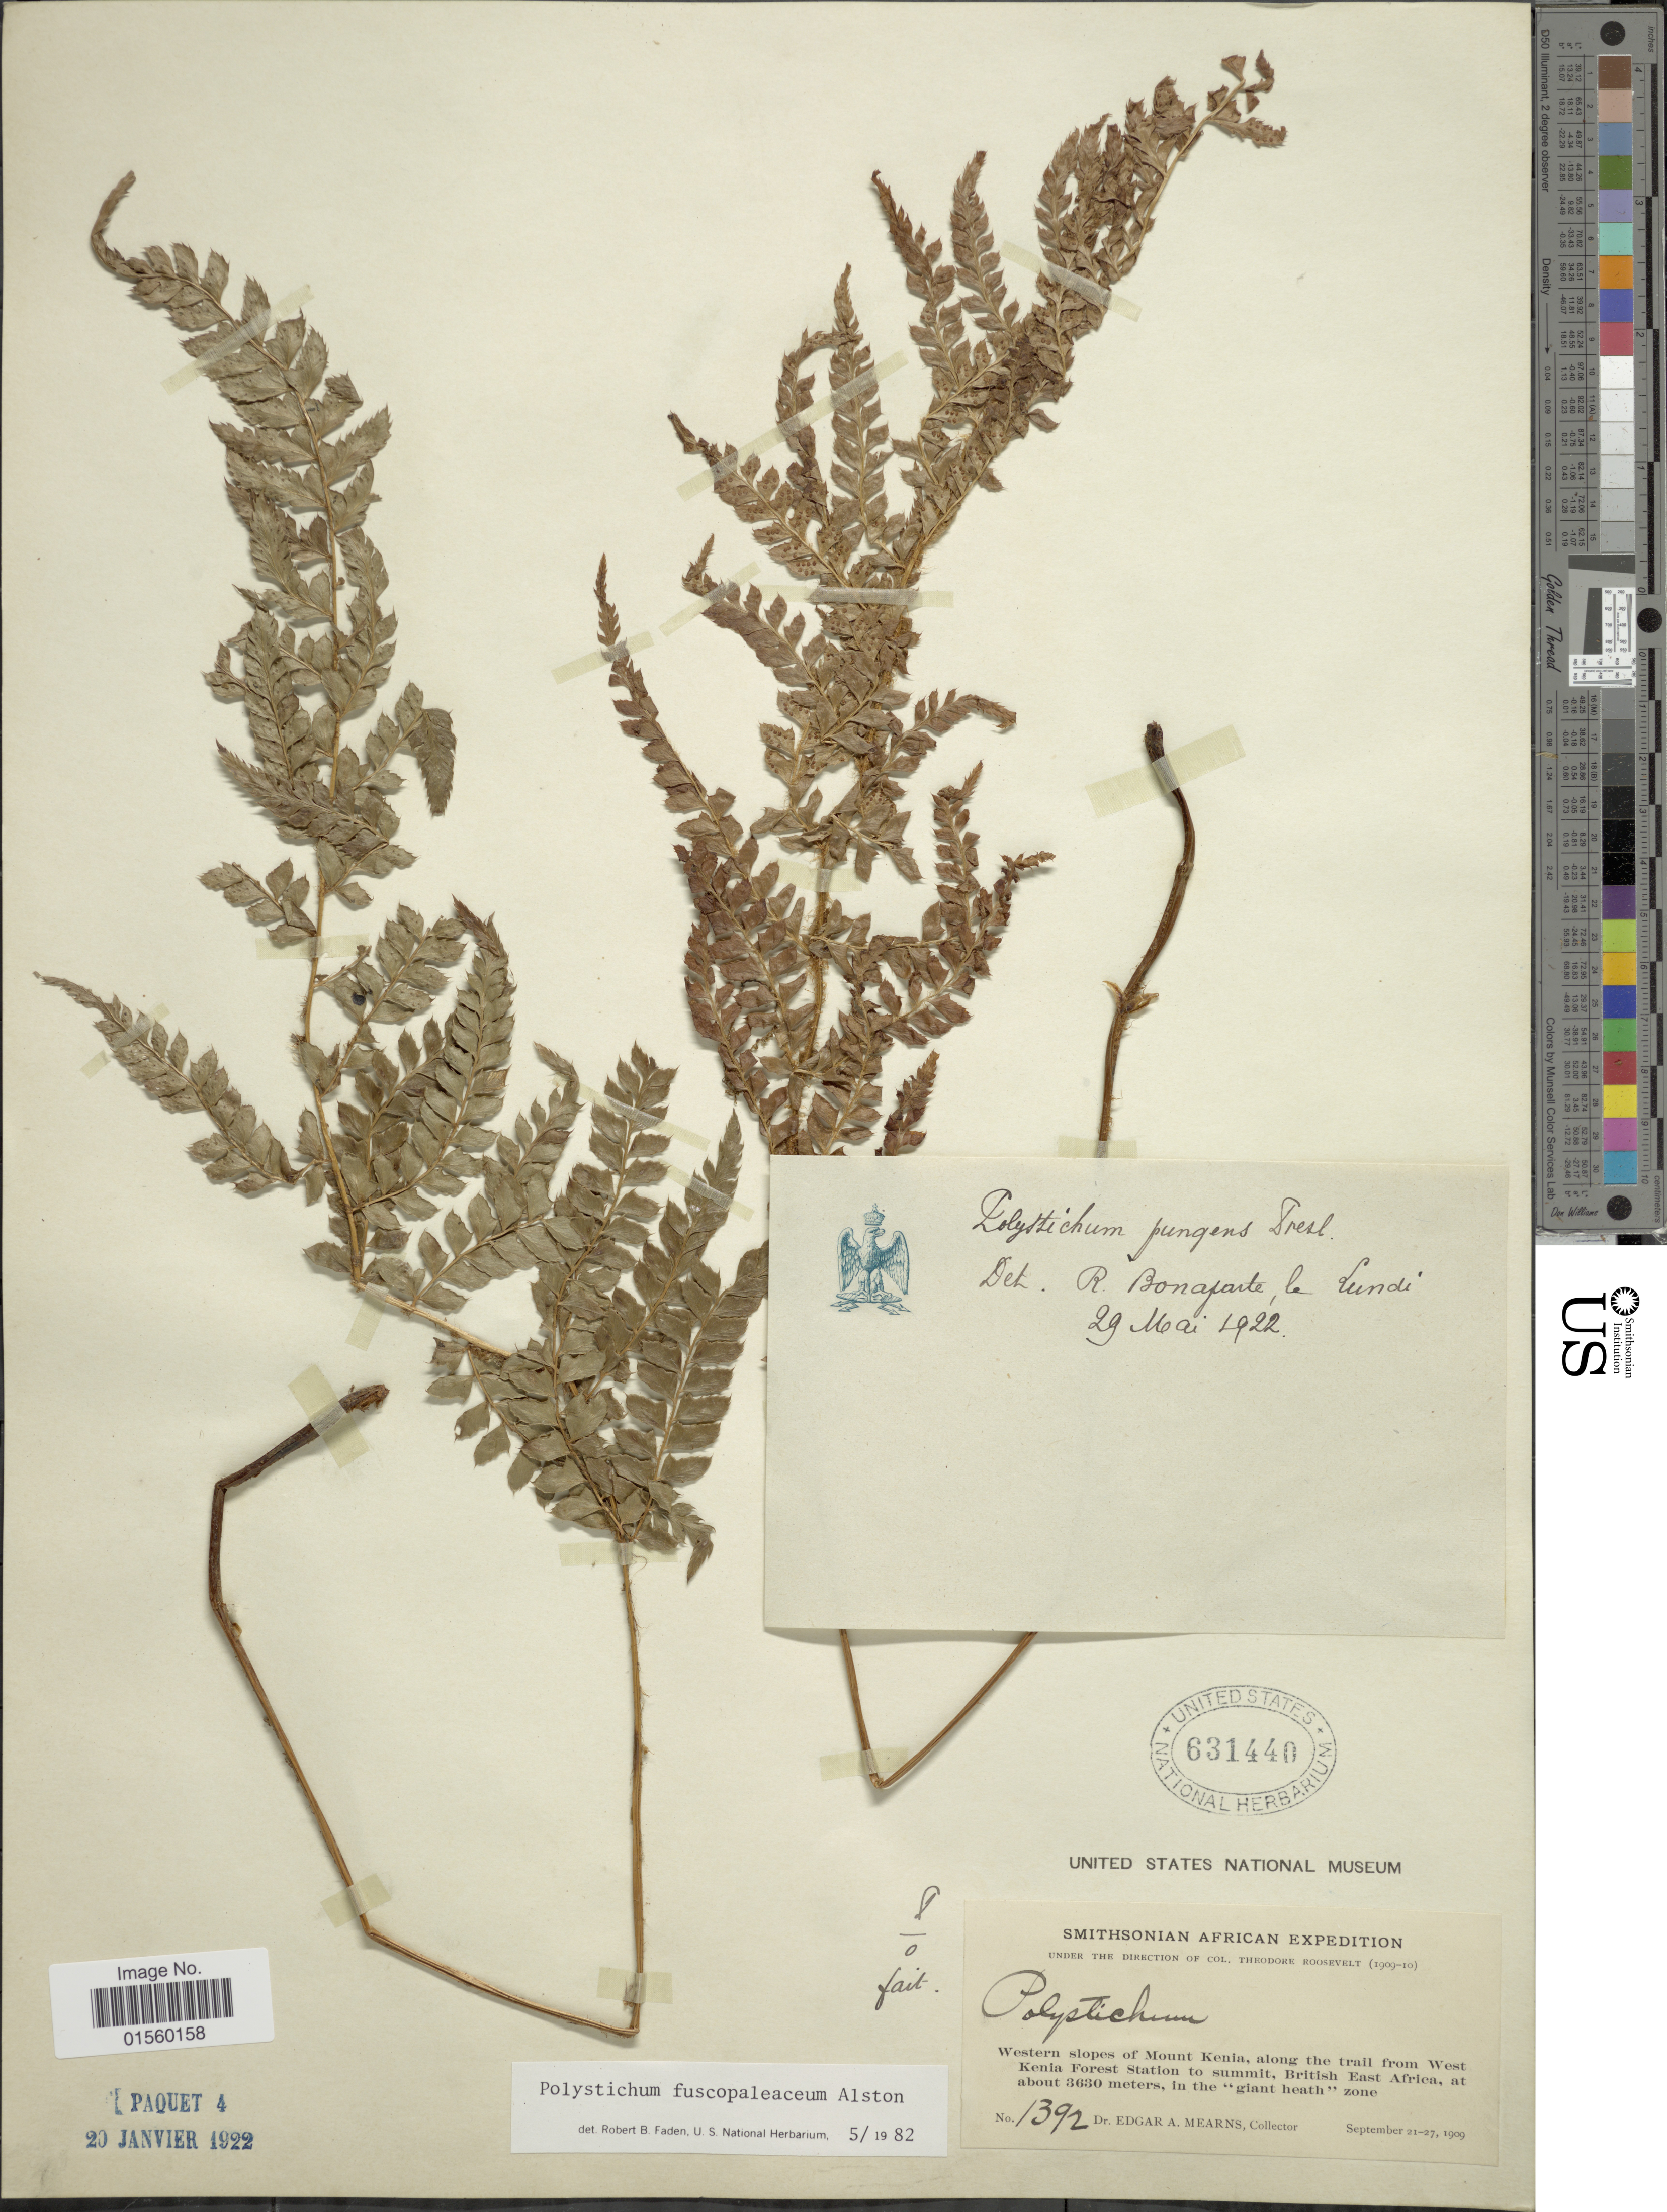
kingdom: Plantae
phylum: Tracheophyta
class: Polypodiopsida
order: Polypodiales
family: Dryopteridaceae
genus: Polystichum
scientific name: Polystichum fuscopaleaceum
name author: Alston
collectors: E. A. Mearns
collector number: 1392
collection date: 1909-09-21/1909-09-27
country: Kenya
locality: Western slopes of Mount Kenia, along the trail from West Kenia Forest Station to summit, British East African, in the "giant heath" zone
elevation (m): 3630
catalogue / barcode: US 631440